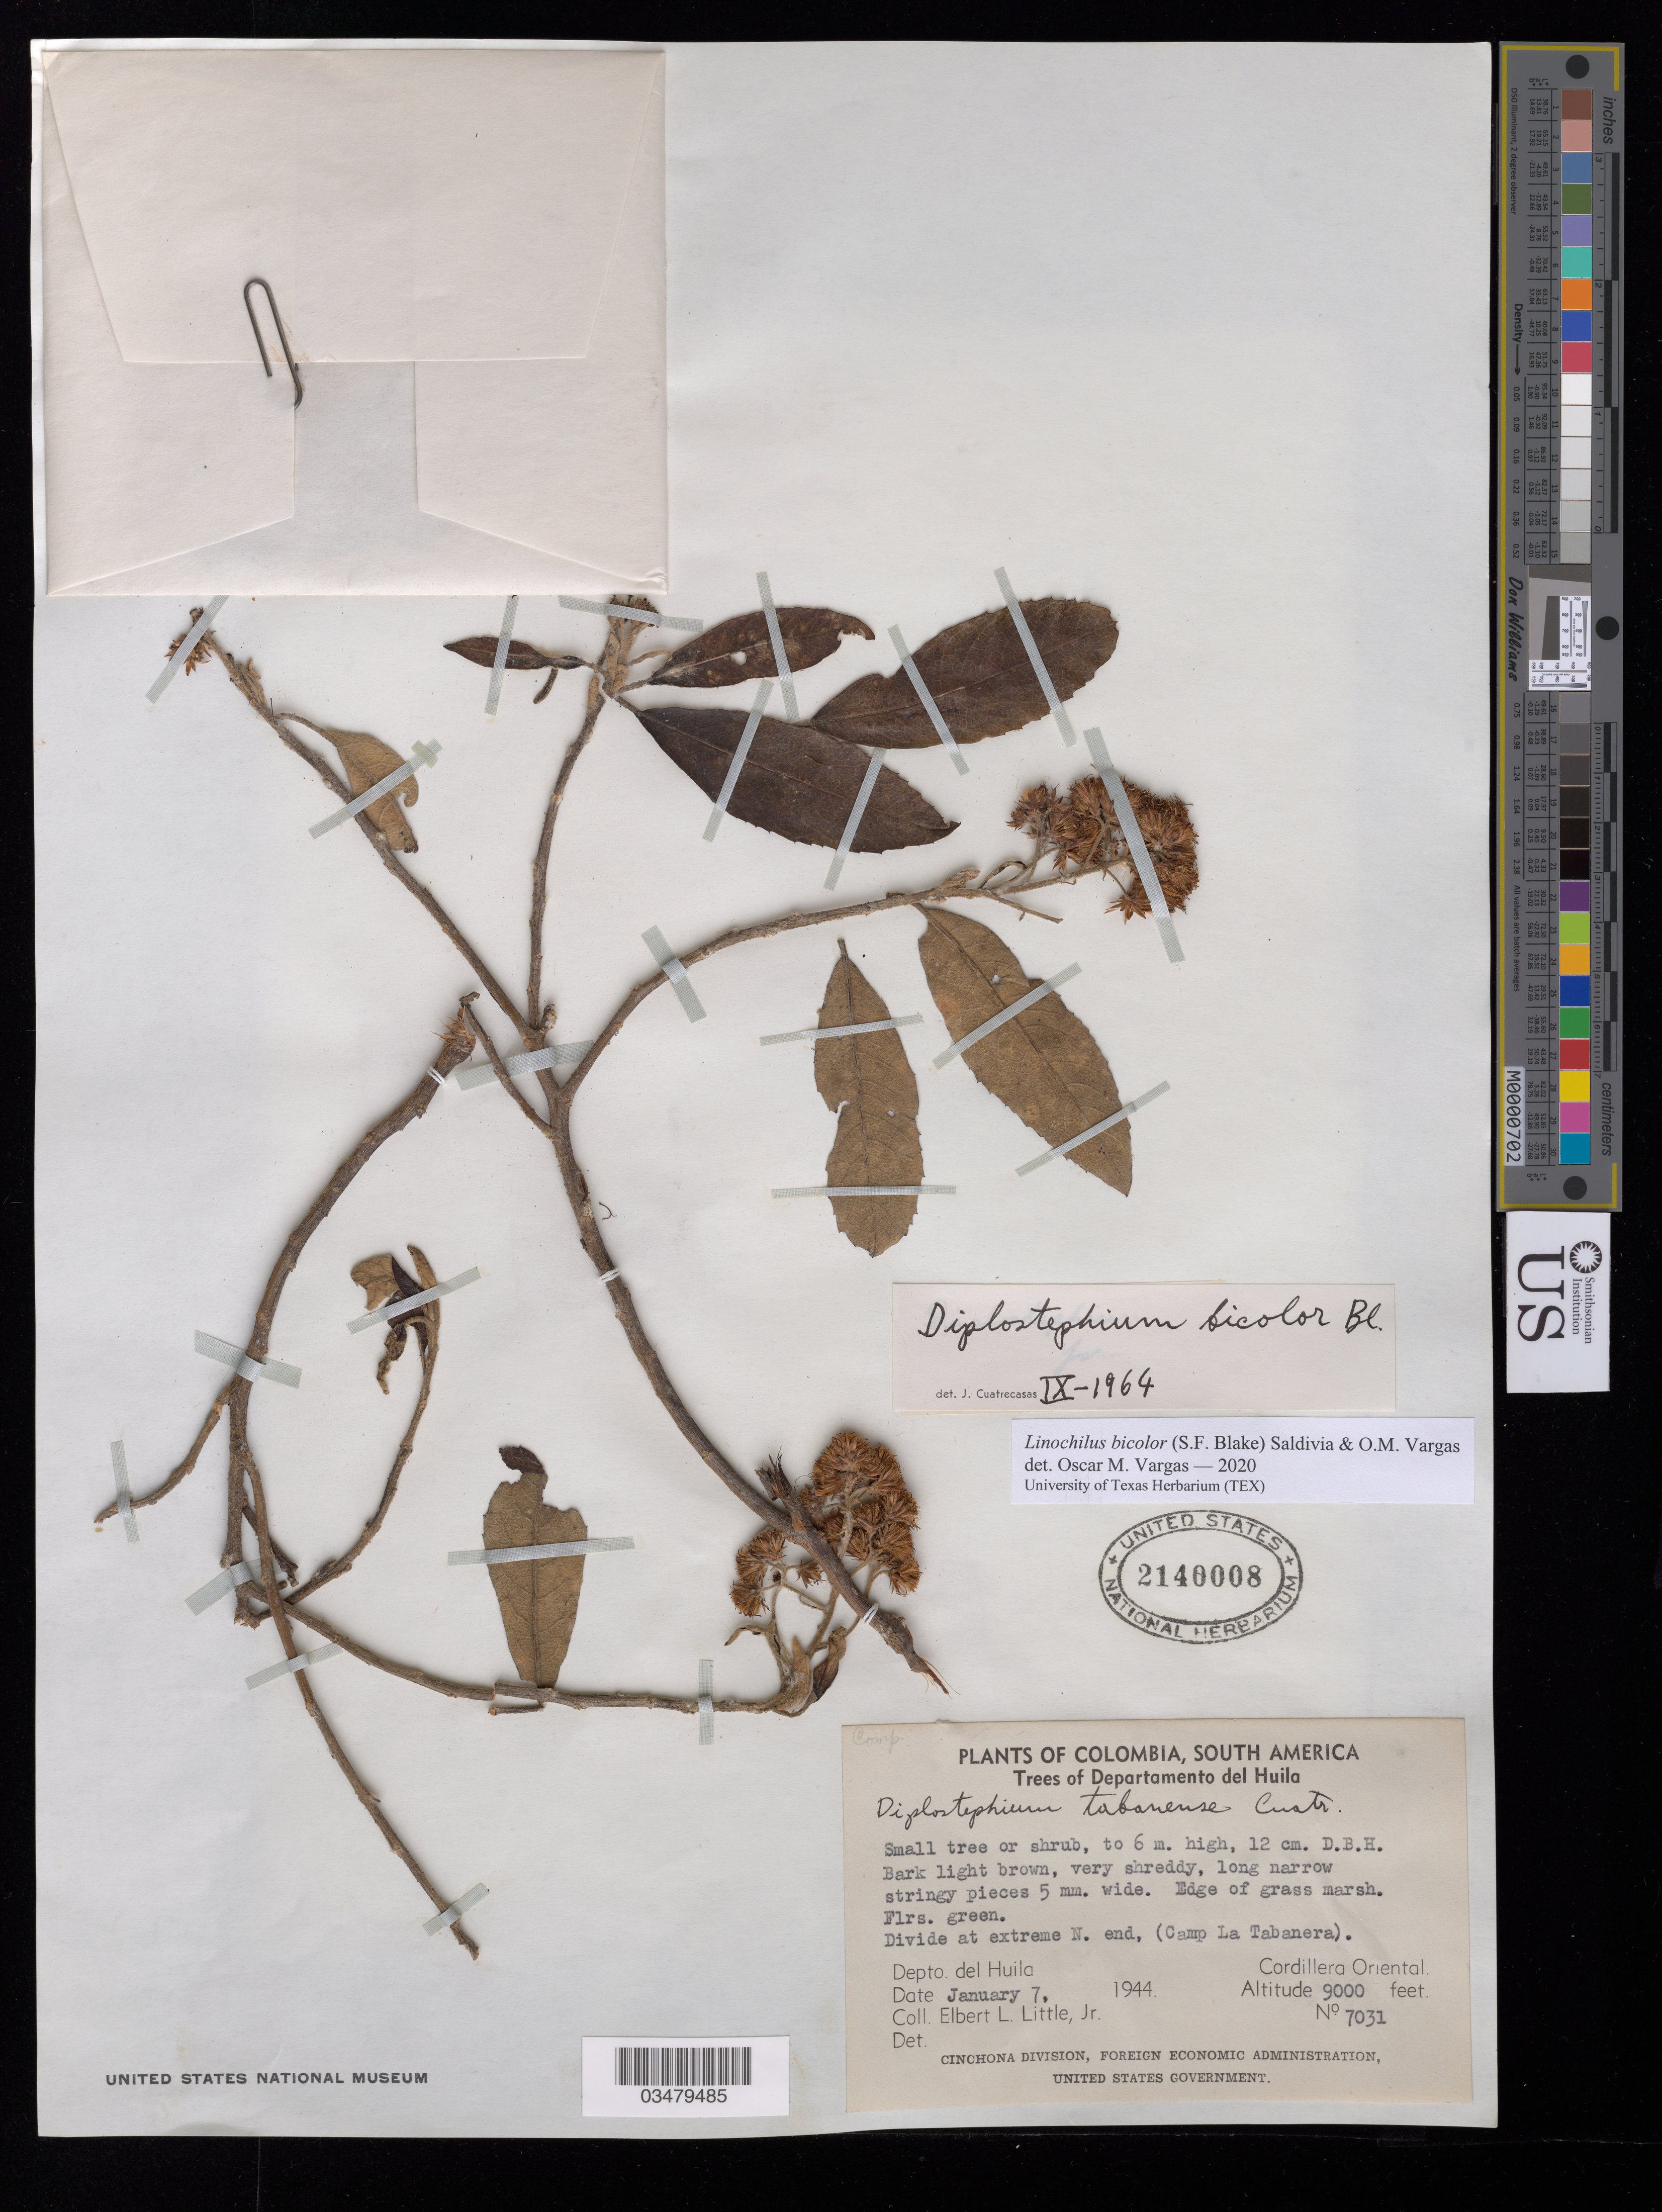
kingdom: Plantae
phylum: Tracheophyta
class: Magnoliopsida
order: Asterales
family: Asteraceae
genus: Linochilus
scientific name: Linochilus bicolor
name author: (S.F. Blake) Saldivia & O.M. Vargas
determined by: Vargas, Oscar M.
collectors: E. L. Little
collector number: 7031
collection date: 1944-01-07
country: Colombia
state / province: Huila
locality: Divide at extreme N. end, ( Campa La Tabanera) Depto. del Huila, Cordillera Oriental,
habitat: Edge of grass marsh.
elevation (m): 2743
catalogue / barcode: US 2140008